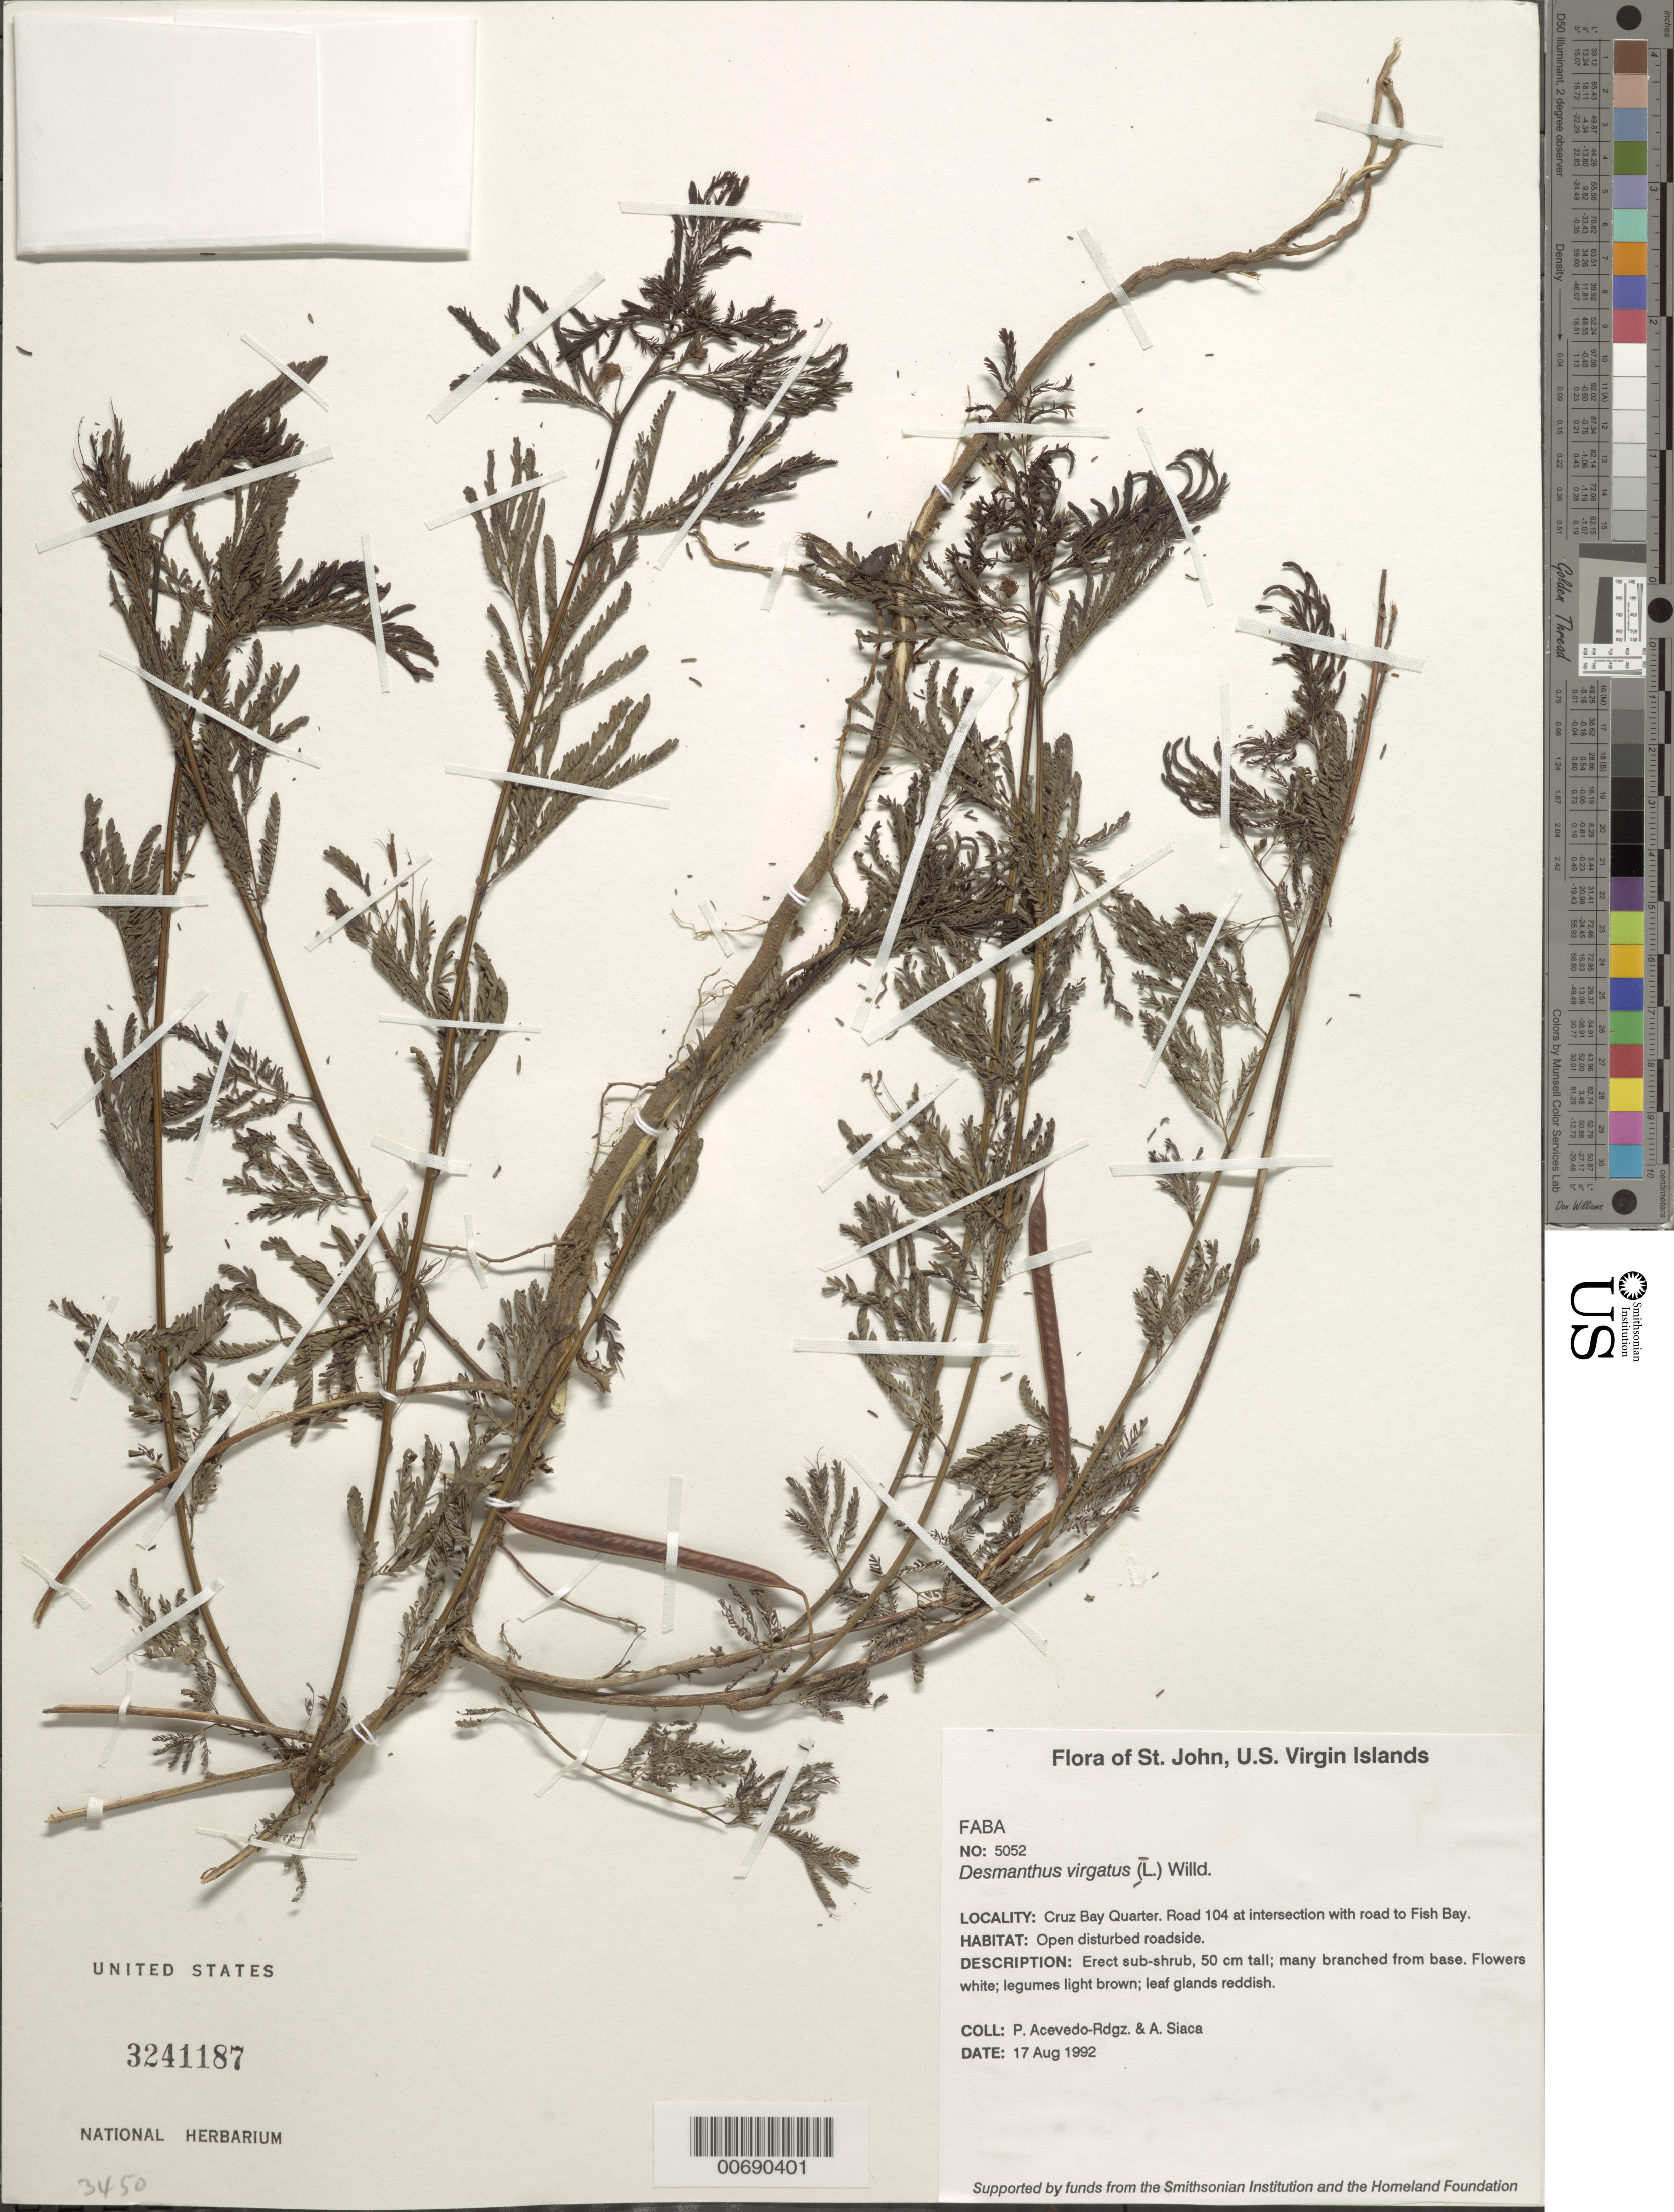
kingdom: Plantae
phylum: Tracheophyta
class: Magnoliopsida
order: Fabales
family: Fabaceae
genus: Desmanthus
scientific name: Desmanthus virgatus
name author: (L.) Willd.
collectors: P. Acevedo-Rodr. & A. Siaca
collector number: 5052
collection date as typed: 17 Aug 1992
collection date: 1992-08-17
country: U.S. Virgin Islands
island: St. John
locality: Cruz Bay Quarter. Road 104 at intersection with road to Fish Bay.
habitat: Open disturbed roadside.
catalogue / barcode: US 3241187